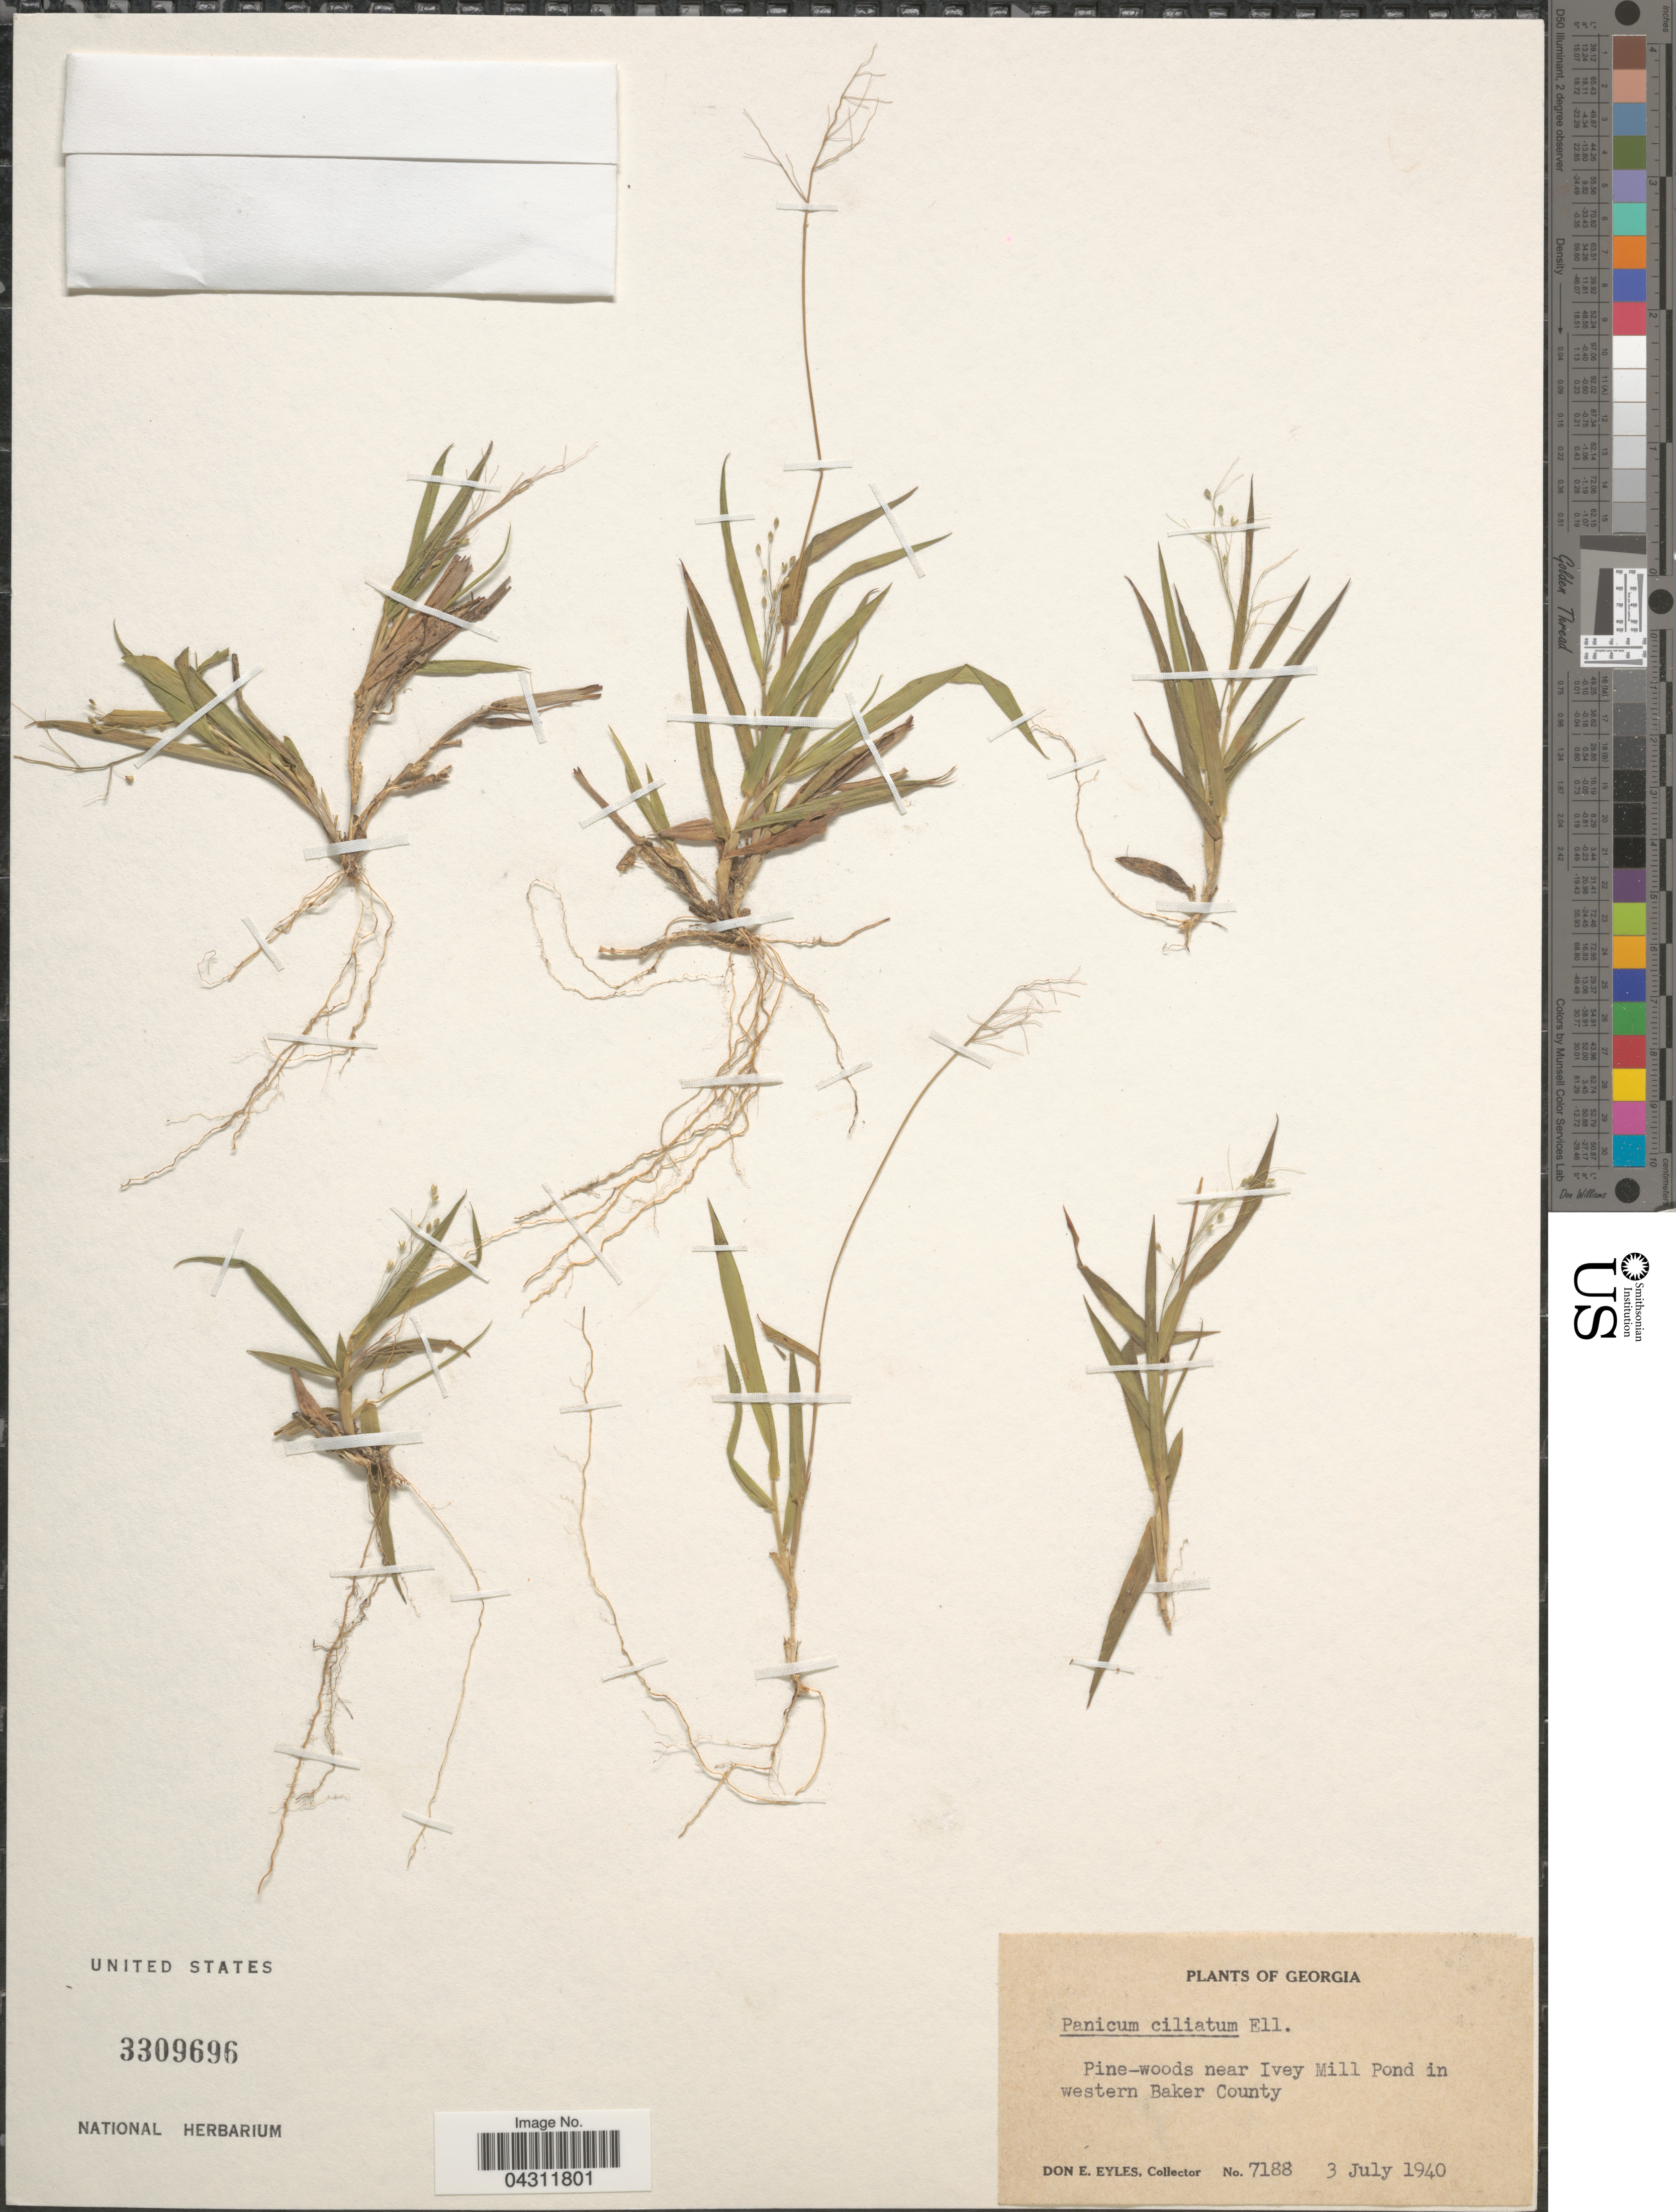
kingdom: Plantae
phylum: Tracheophyta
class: Liliopsida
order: Poales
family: Poaceae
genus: Dichanthelium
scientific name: Dichanthelium strigosum var. leucoblepharis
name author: (Trin.) Freckmann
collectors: D. Eyles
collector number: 7188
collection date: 1940-07-03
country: United States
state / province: Georgia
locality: Pine-woods near Ivey mill Pond in western Baker County.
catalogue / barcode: US 3309696